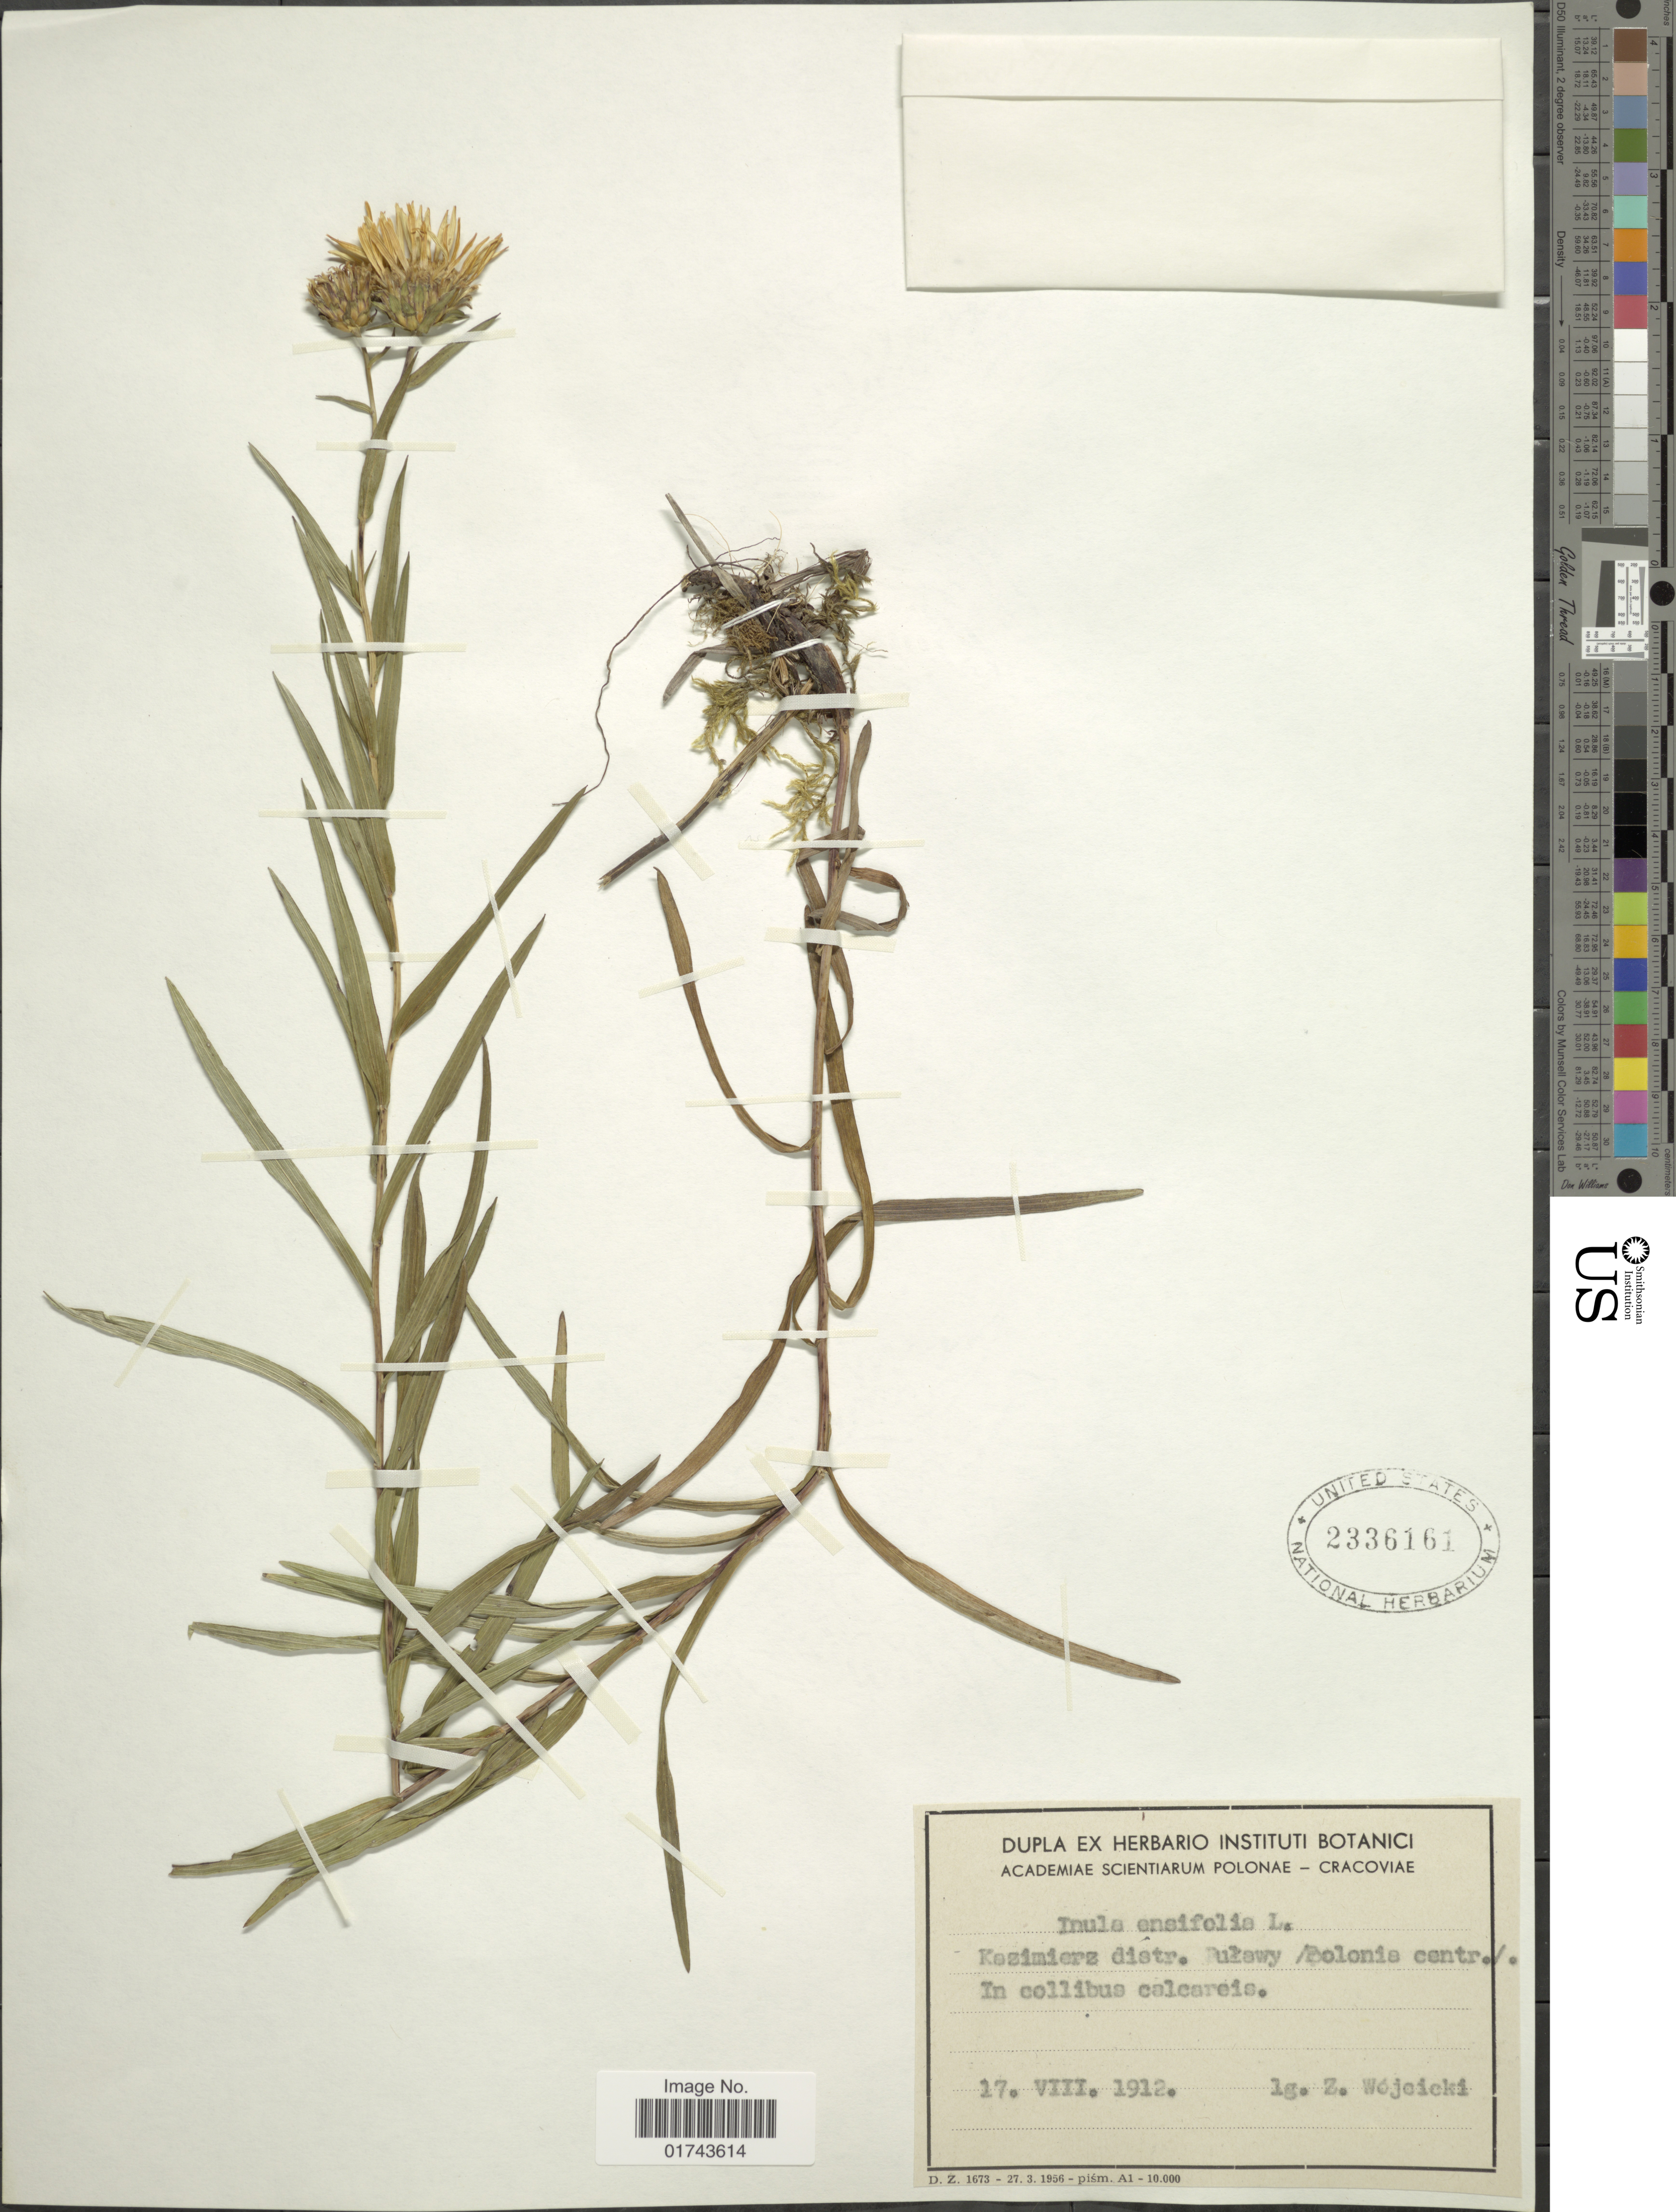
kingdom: Plantae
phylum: Tracheophyta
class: Magnoliopsida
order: Asterales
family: Asteraceae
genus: Inula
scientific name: Inula ensifolia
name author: L.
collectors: Z. Wojoicki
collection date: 1912-08-17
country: Poland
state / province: Lubelskie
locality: Kazimierz distr. Pulawy/Bolonie centr./ [interpreted]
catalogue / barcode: US 2336161